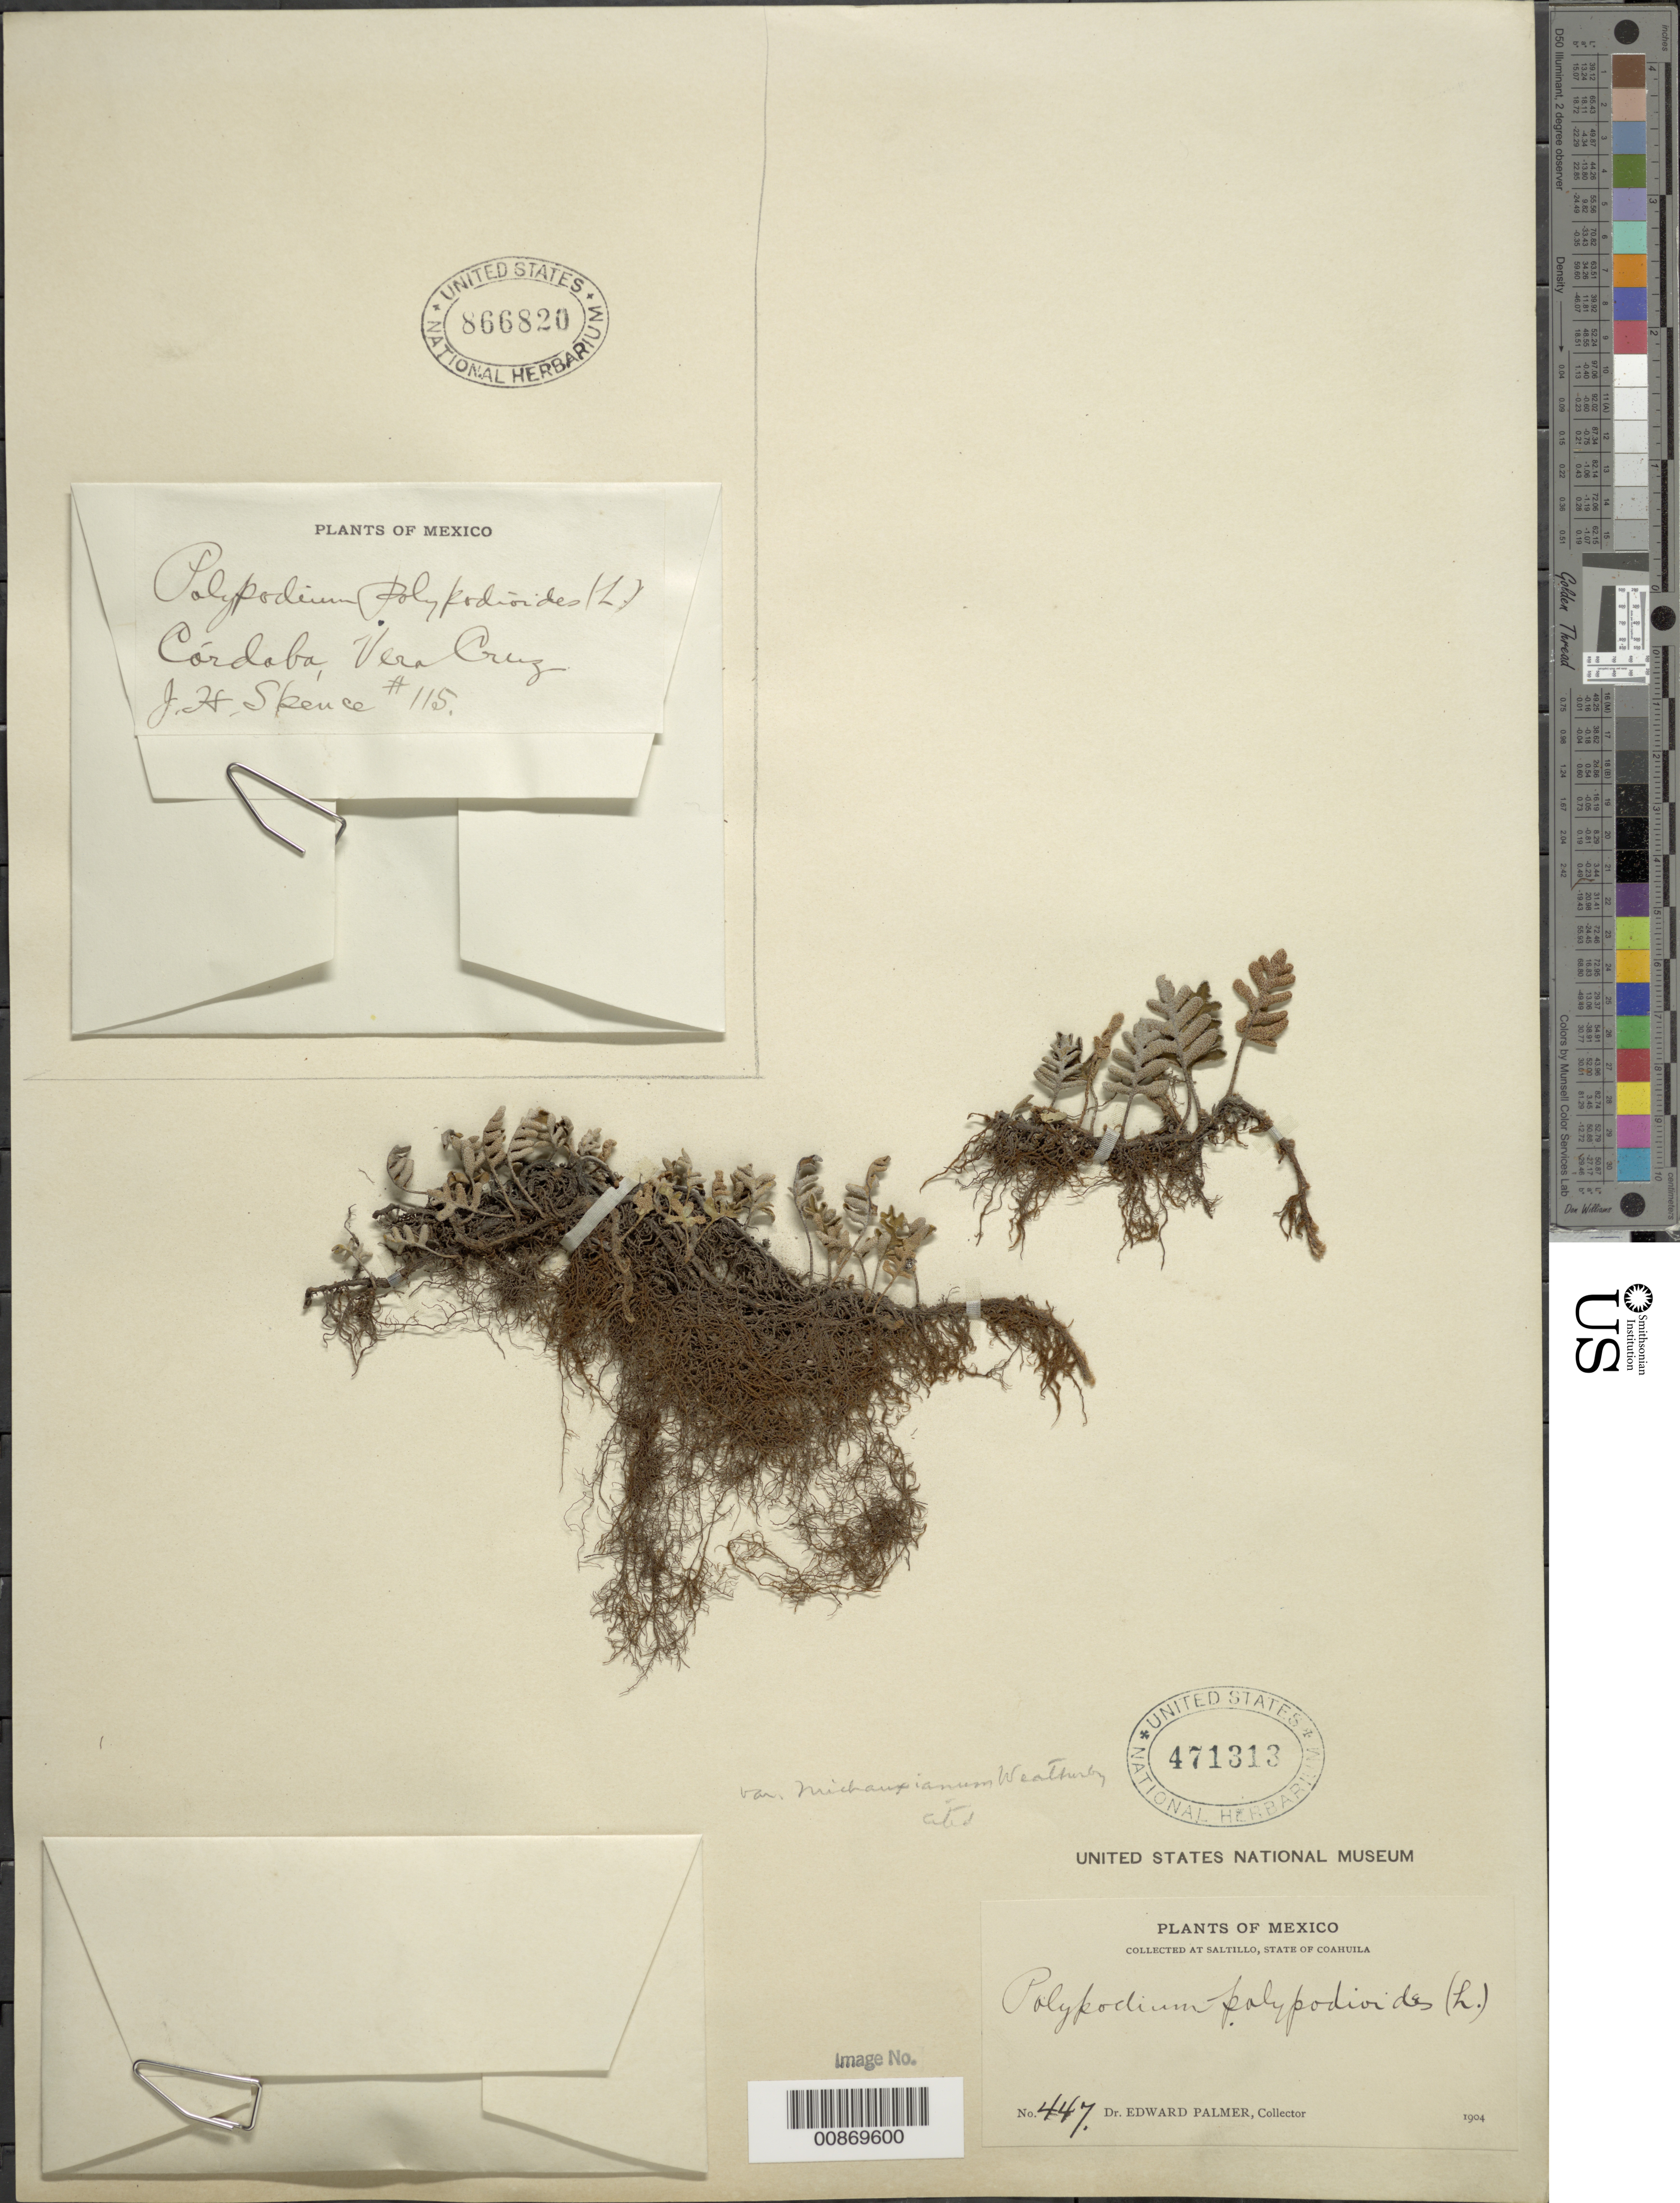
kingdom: Plantae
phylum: Tracheophyta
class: Polypodiopsida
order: Polypodiales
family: Polypodiaceae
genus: Pleopeltis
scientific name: Pleopeltis polypodioides var. michauxiana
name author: (Weath.) E.G. Andrews & Windham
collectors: J. Spence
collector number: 115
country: Mexico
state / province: Veracruz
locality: Córdoba, Veracruz.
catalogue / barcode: US 866820-2